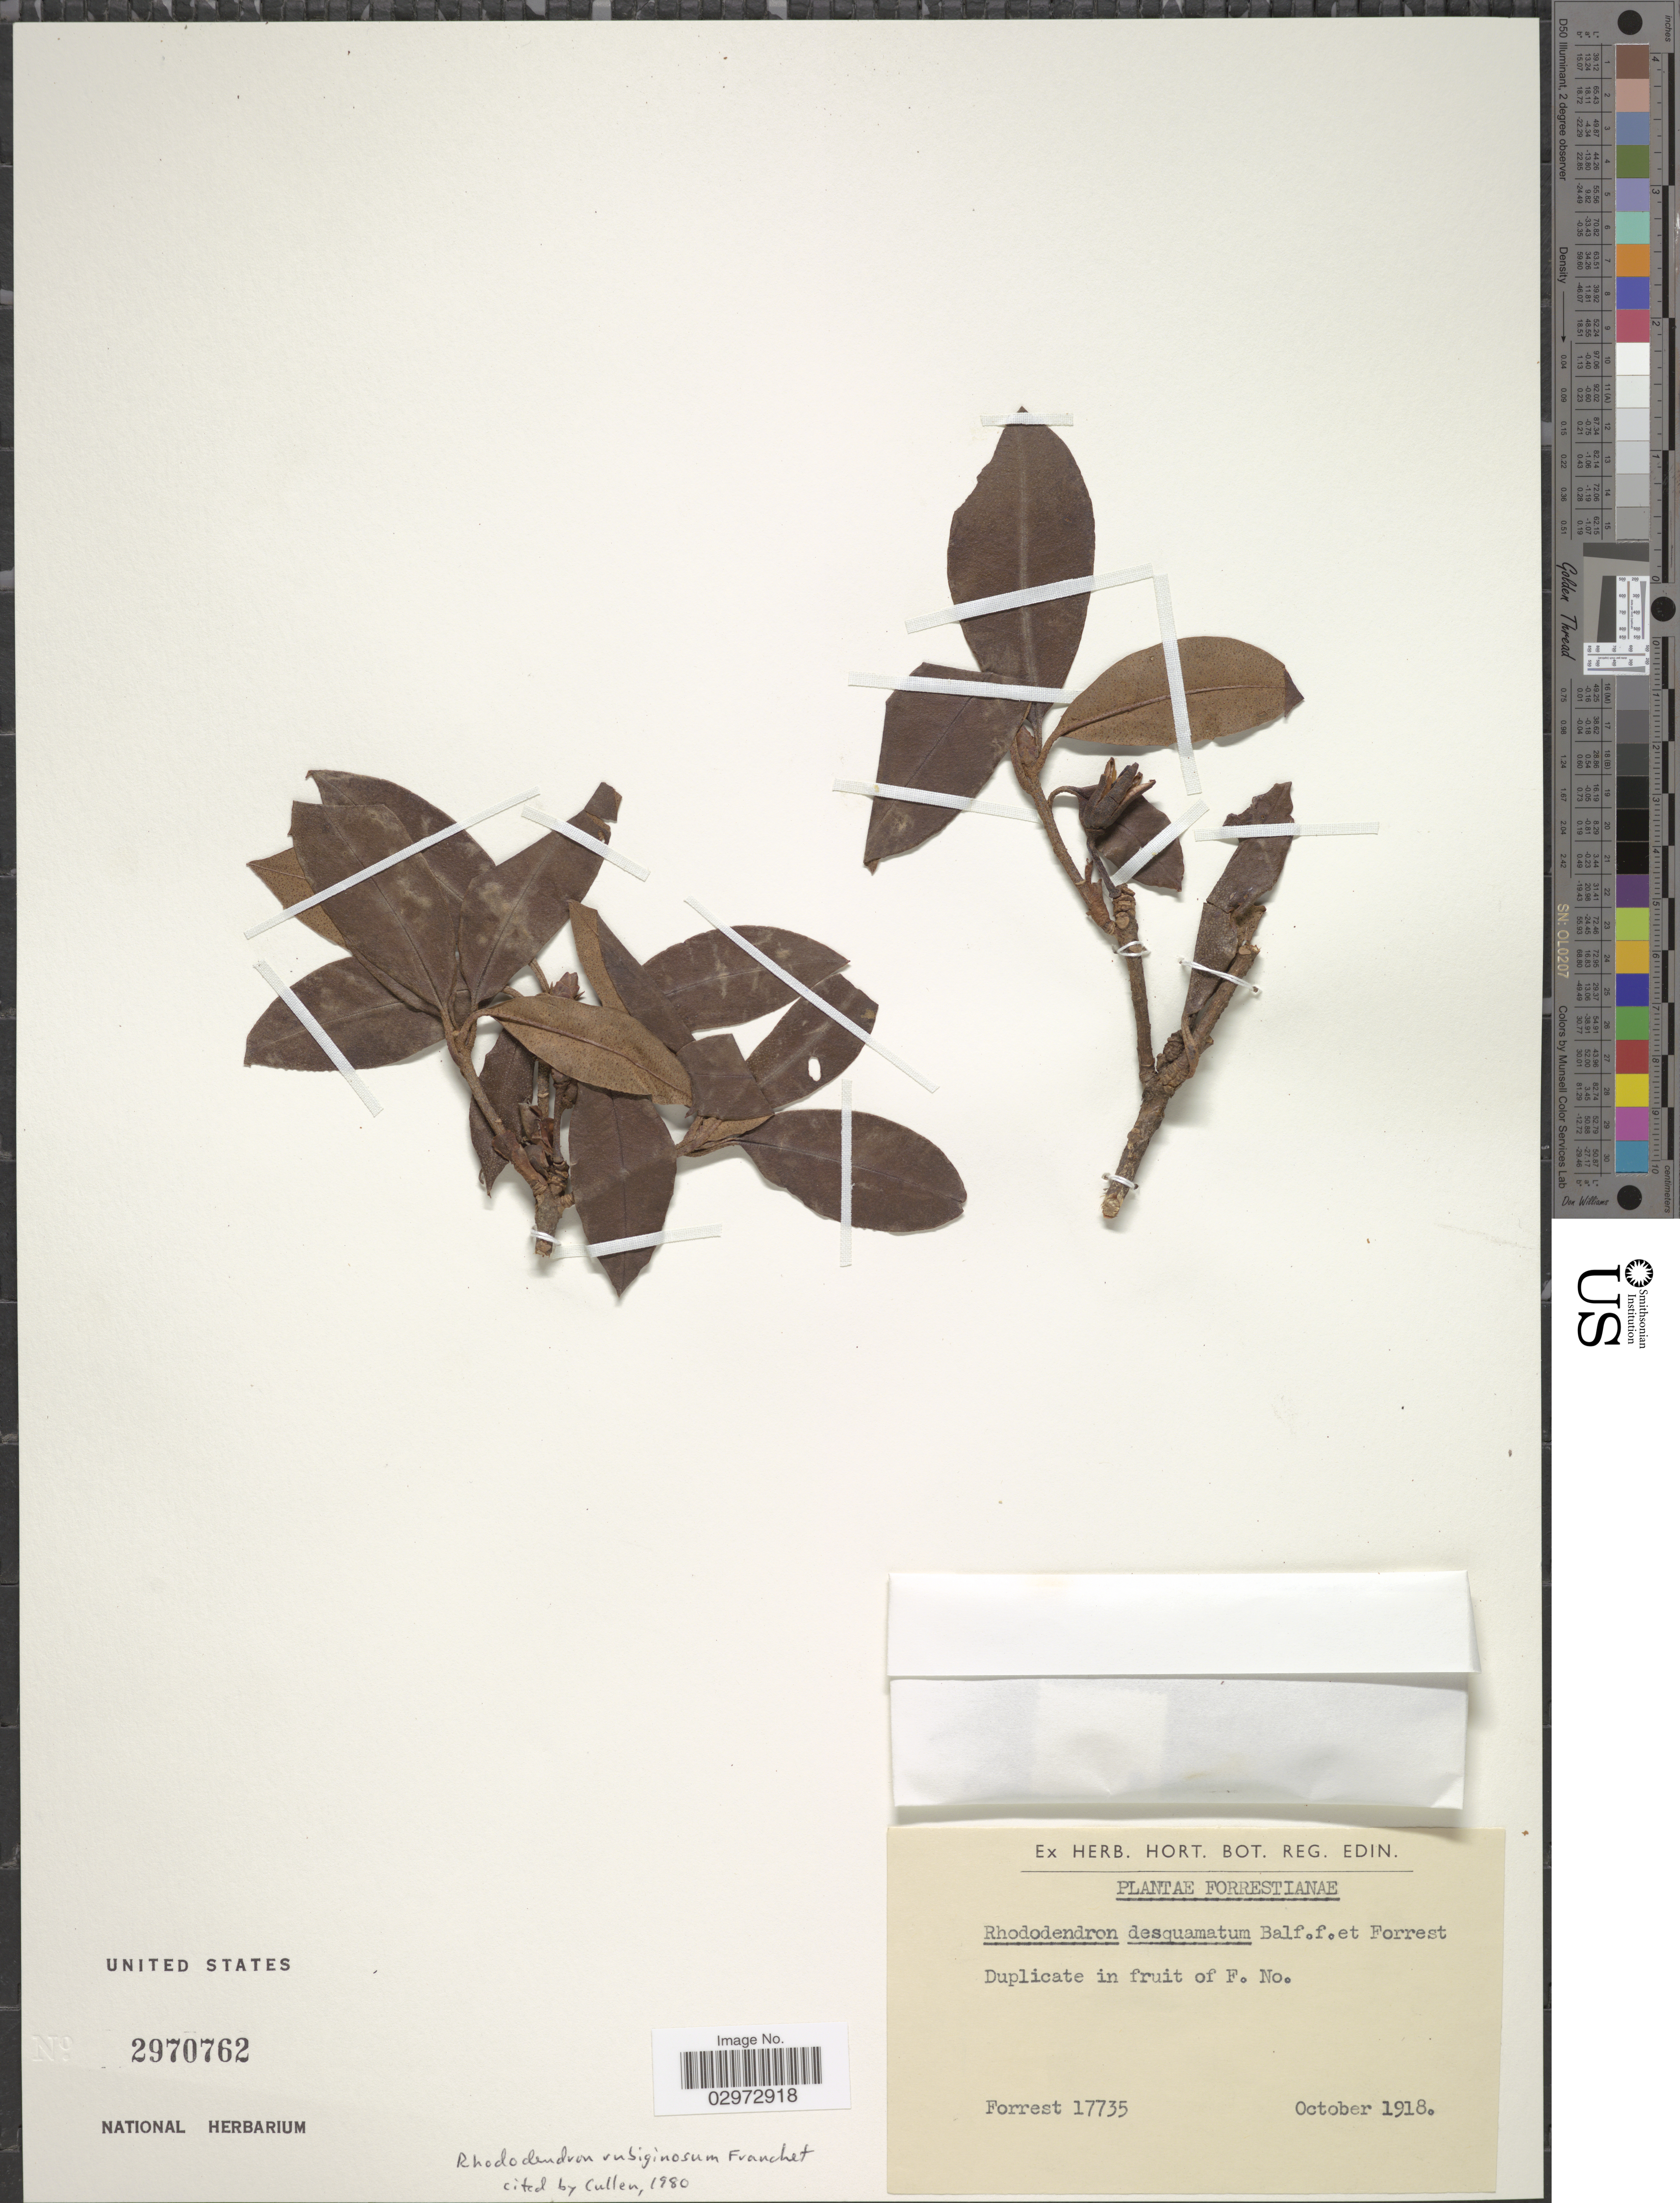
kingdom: Plantae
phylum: Tracheophyta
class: Magnoliopsida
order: Ericales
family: Ericaceae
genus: Rhododendron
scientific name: Rhododendron rubiginosum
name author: Franch.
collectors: -. Forrest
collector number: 17735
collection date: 1918-10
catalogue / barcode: US 2970762